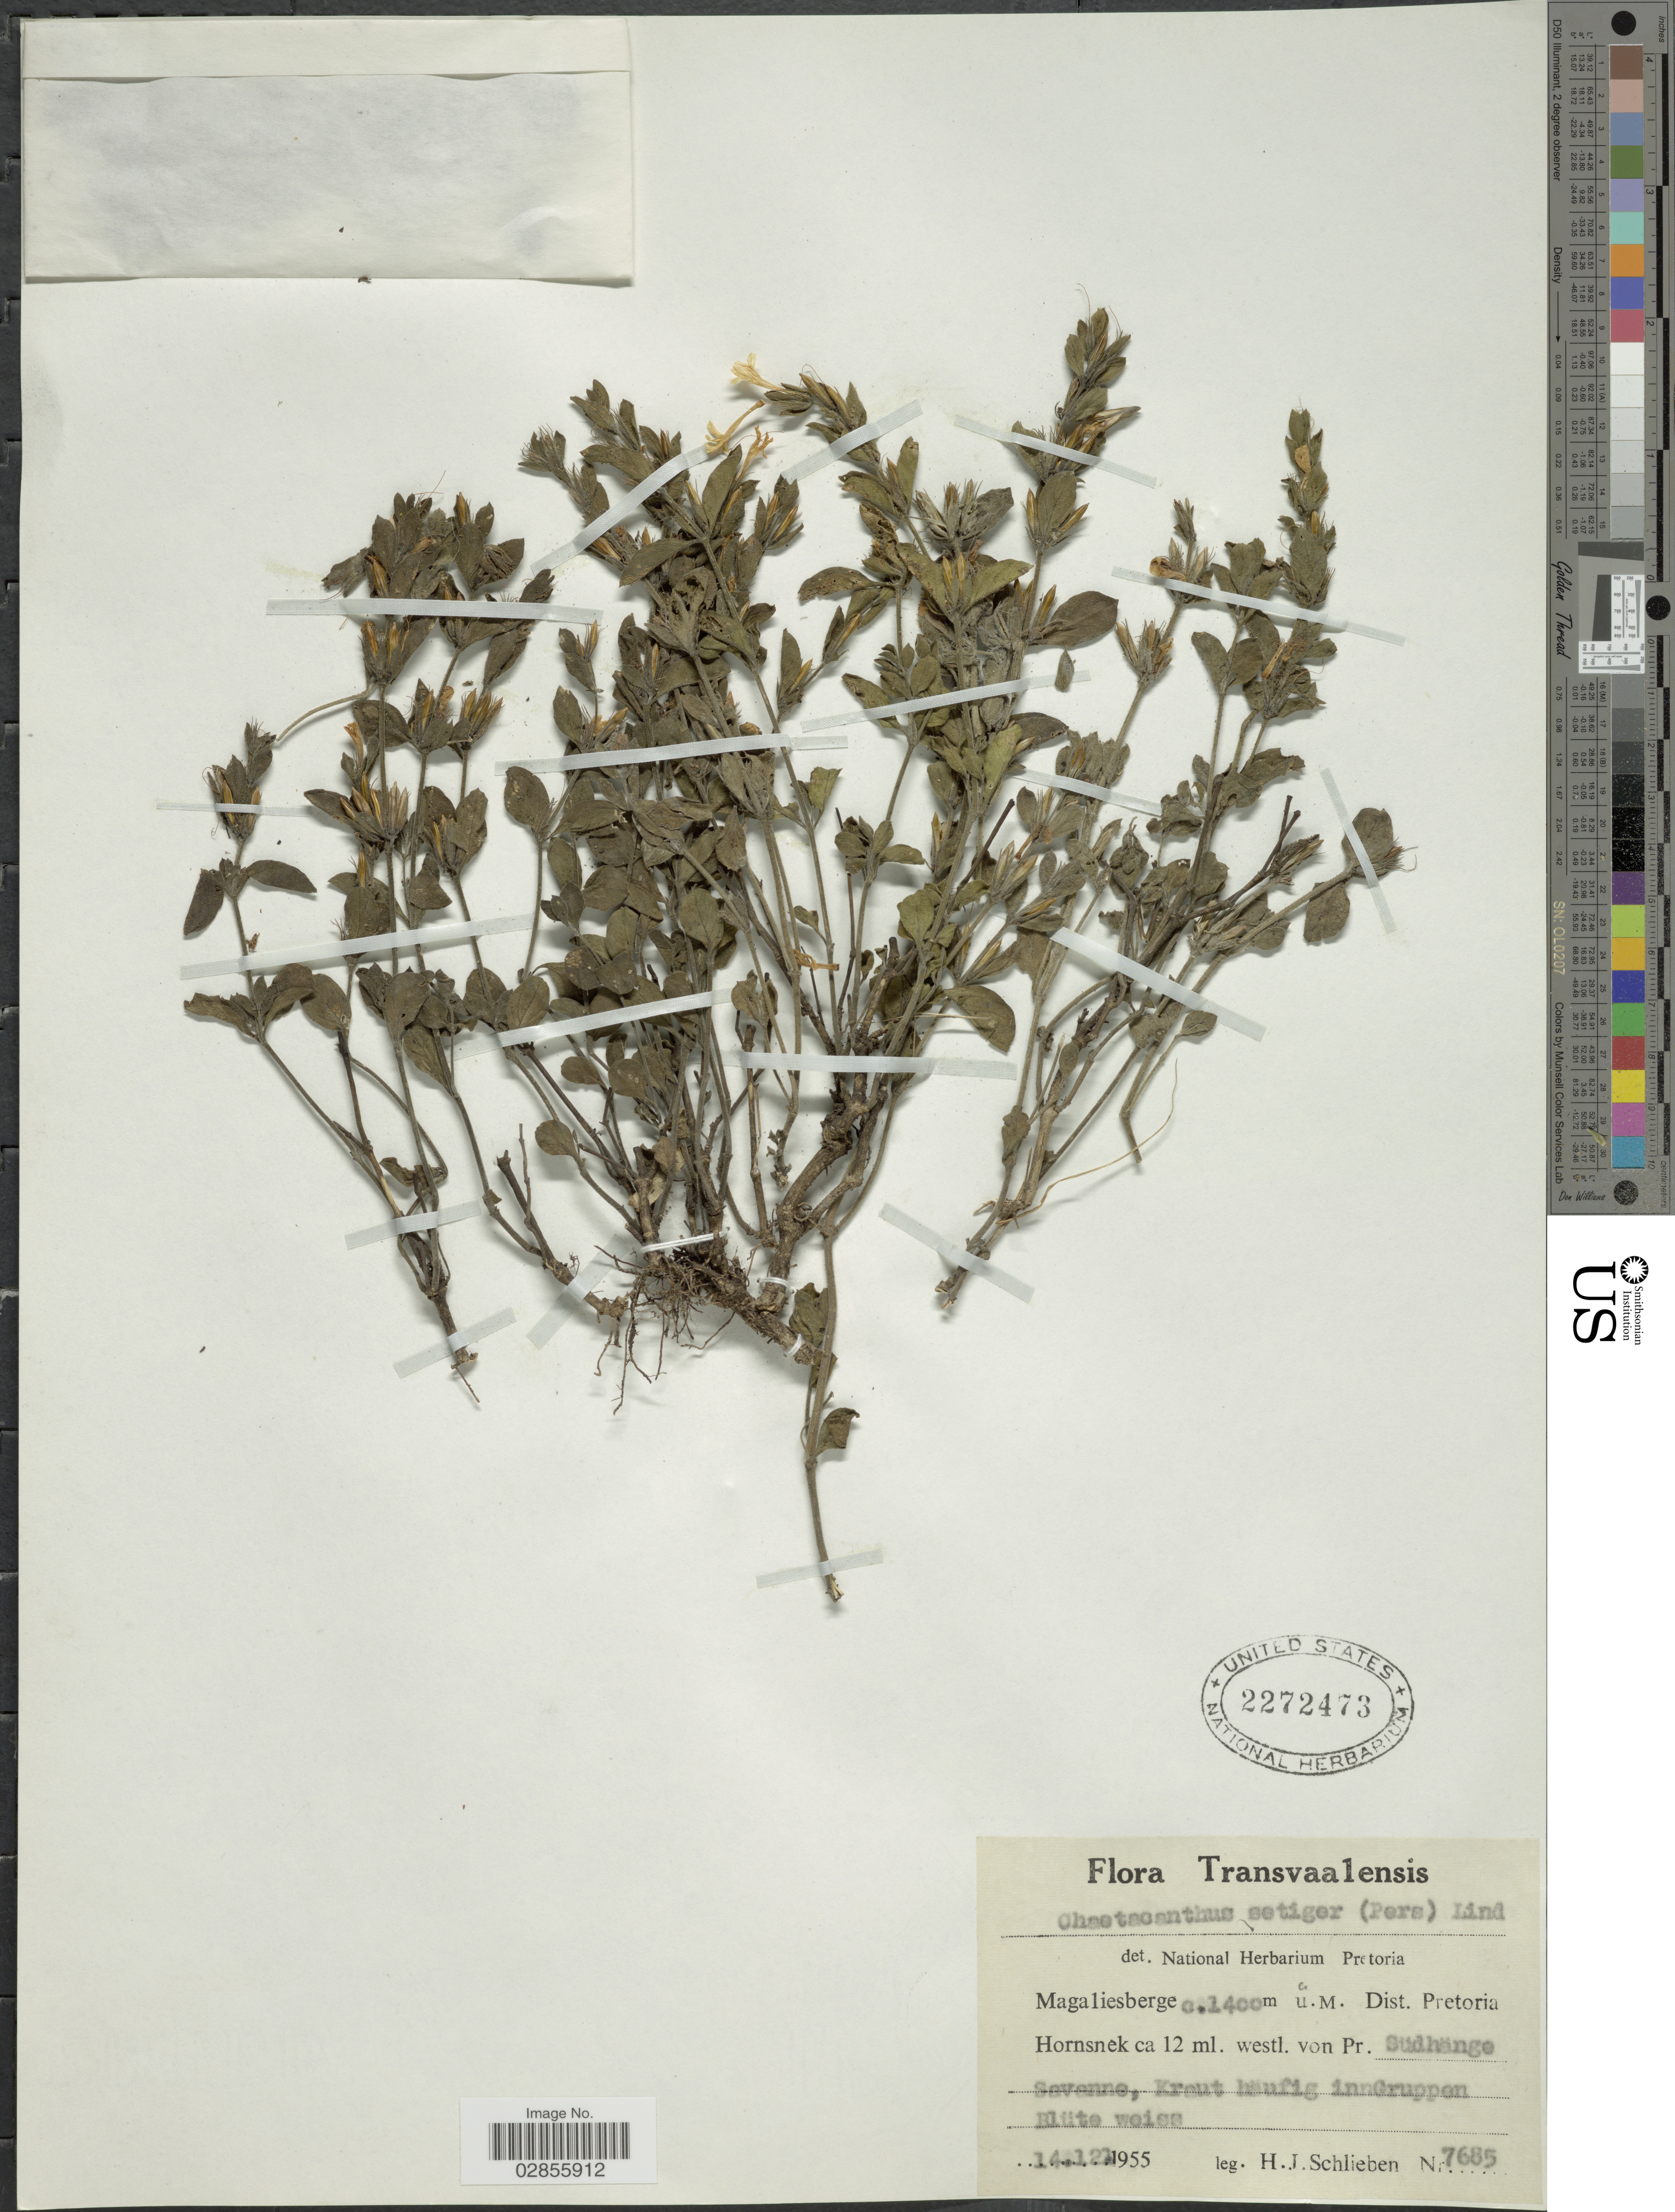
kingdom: Plantae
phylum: Tracheophyta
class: Magnoliopsida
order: Lamiales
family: Acanthaceae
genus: Chaetacanthus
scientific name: Chaetacanthus setiger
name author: (Pers.) Nees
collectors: H. J. Schlieben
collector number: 7685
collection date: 1955-12-14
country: South Africa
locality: Transvaalensis. Magaliesgeberge. Dist. Pretoria. Hornsnek ca 12 ml. westl. von Pr. Südhage Savanne.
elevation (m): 1400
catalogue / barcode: US 2272473